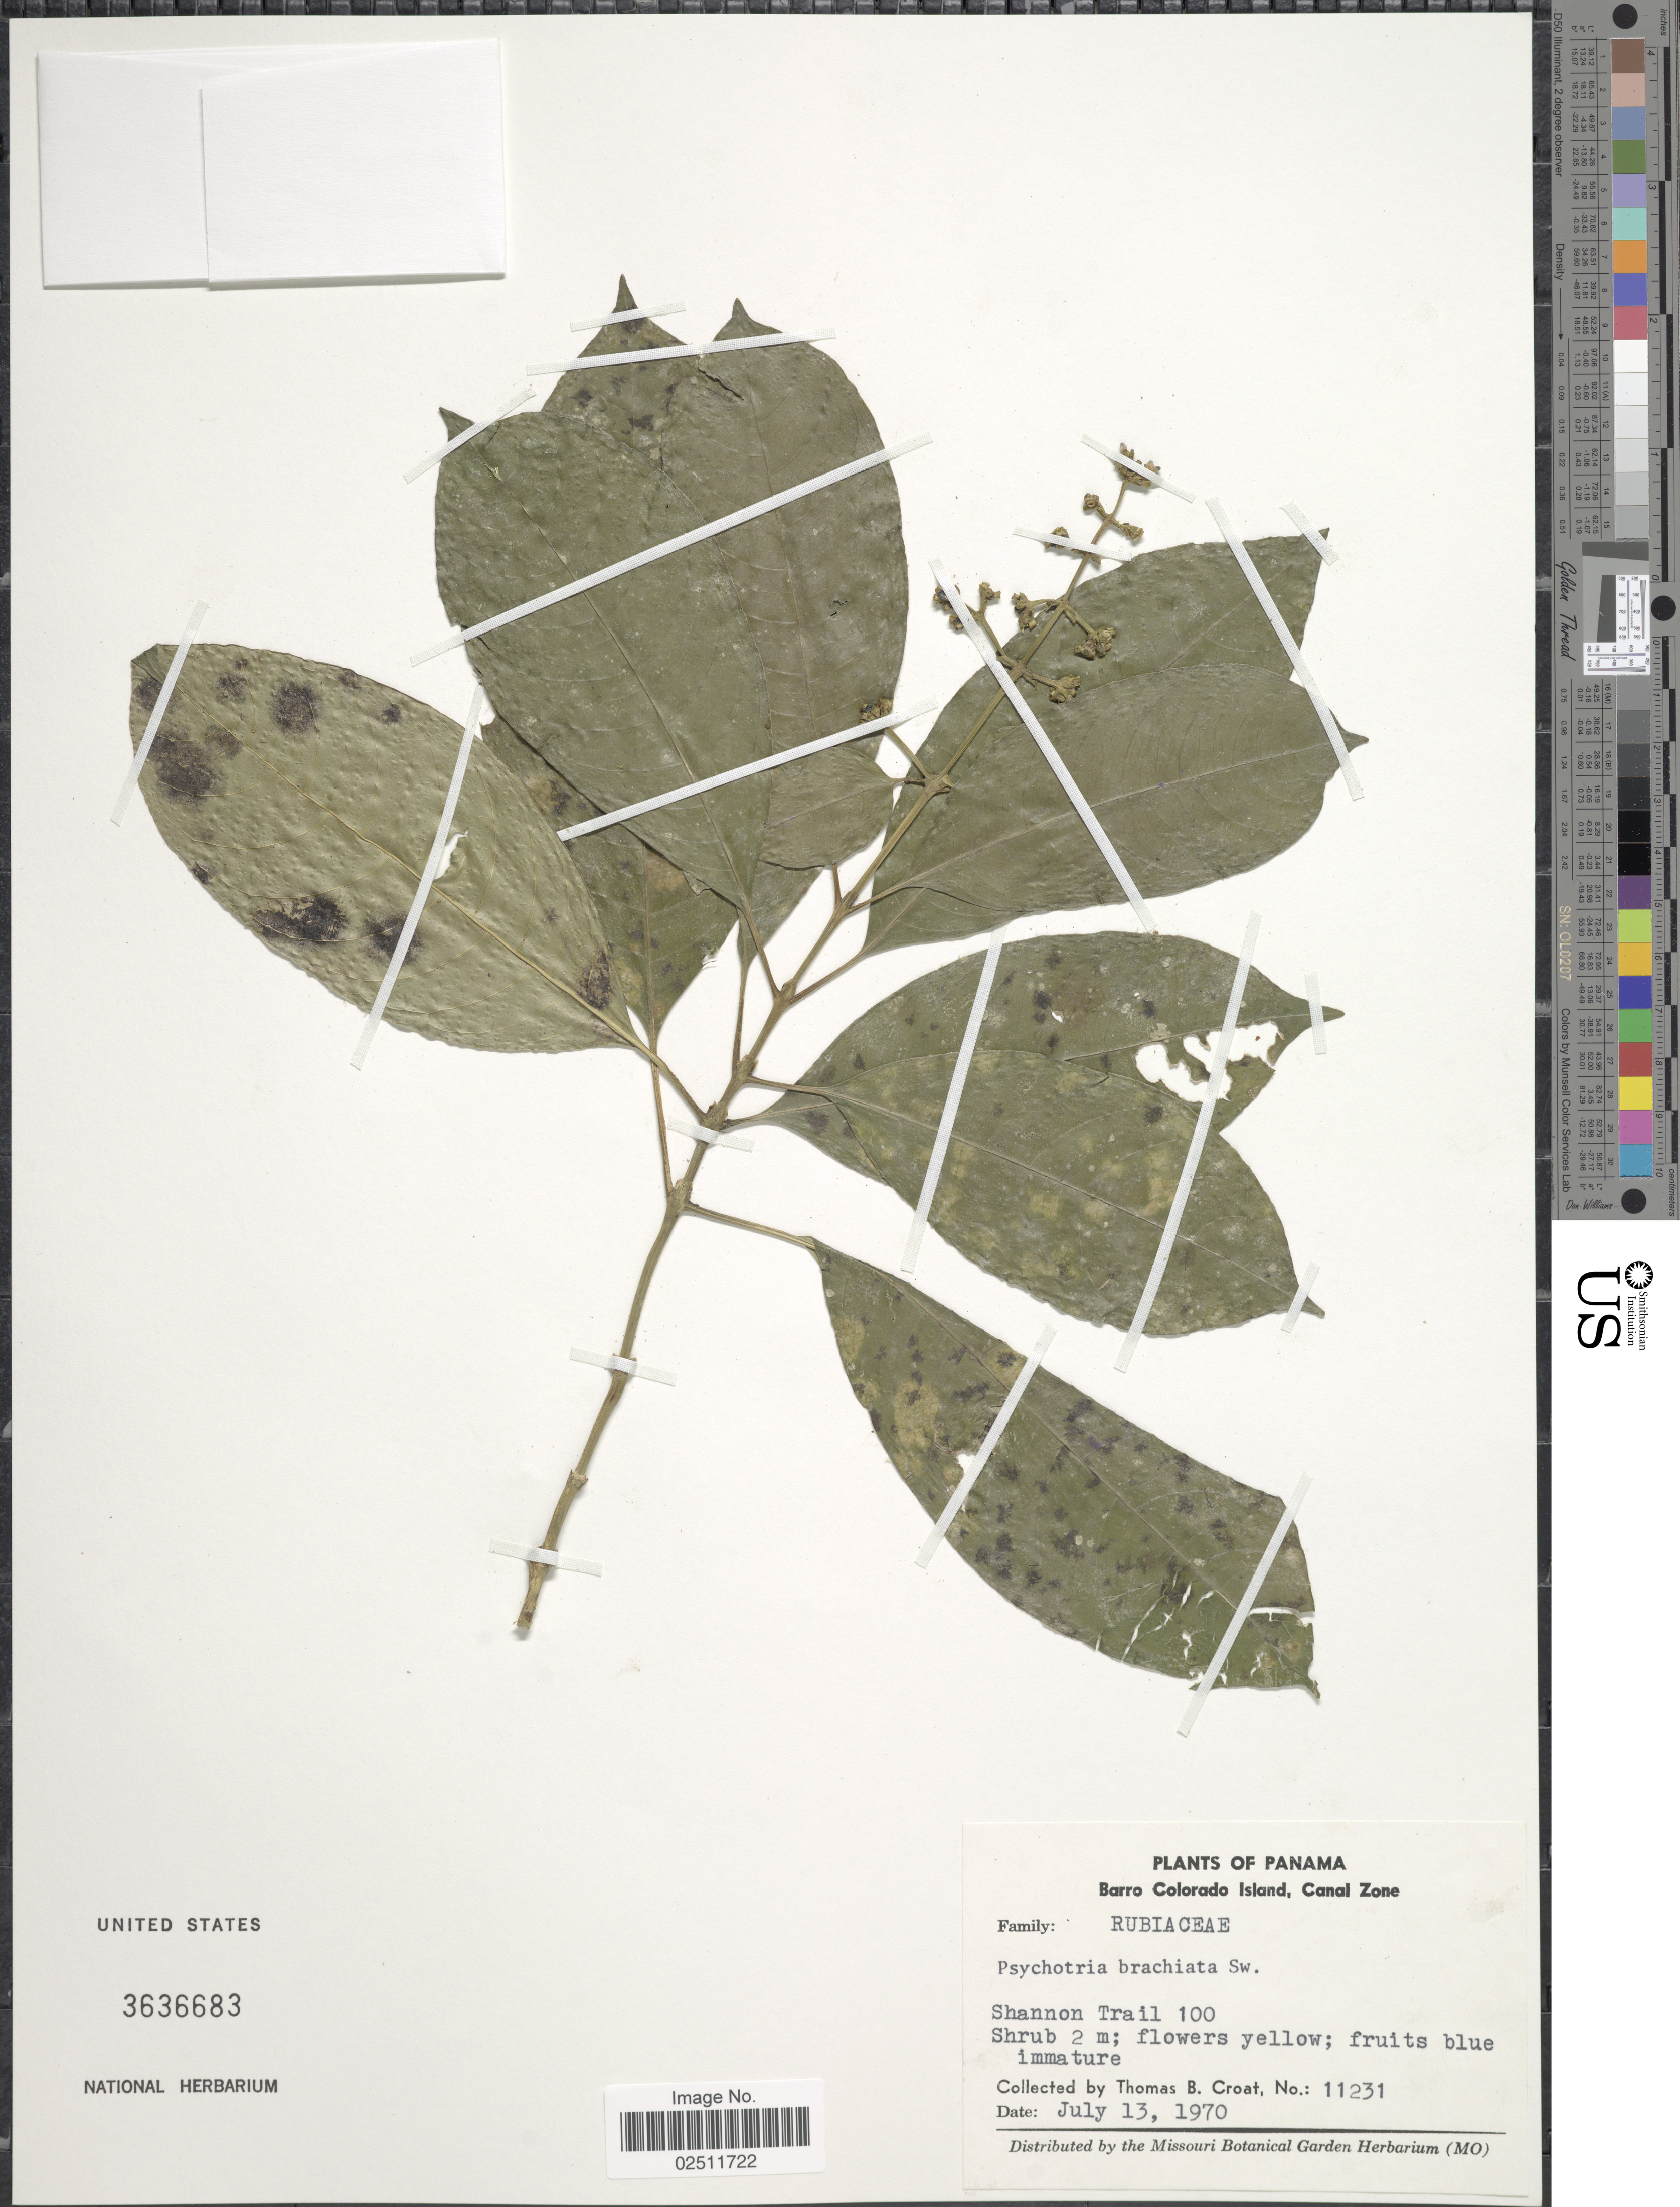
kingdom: Plantae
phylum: Tracheophyta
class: Magnoliopsida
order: Gentianales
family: Rubiaceae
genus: Psychotria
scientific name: Psychotria brachiata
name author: Sw.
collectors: T. B. Croat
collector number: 11231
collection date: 1970-07-13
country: Panama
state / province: Panamá Oeste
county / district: Canal Zone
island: Barro Colorado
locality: Barro Colorado Island, Canal Zone. Shannon Trail 100.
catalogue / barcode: US 3636683